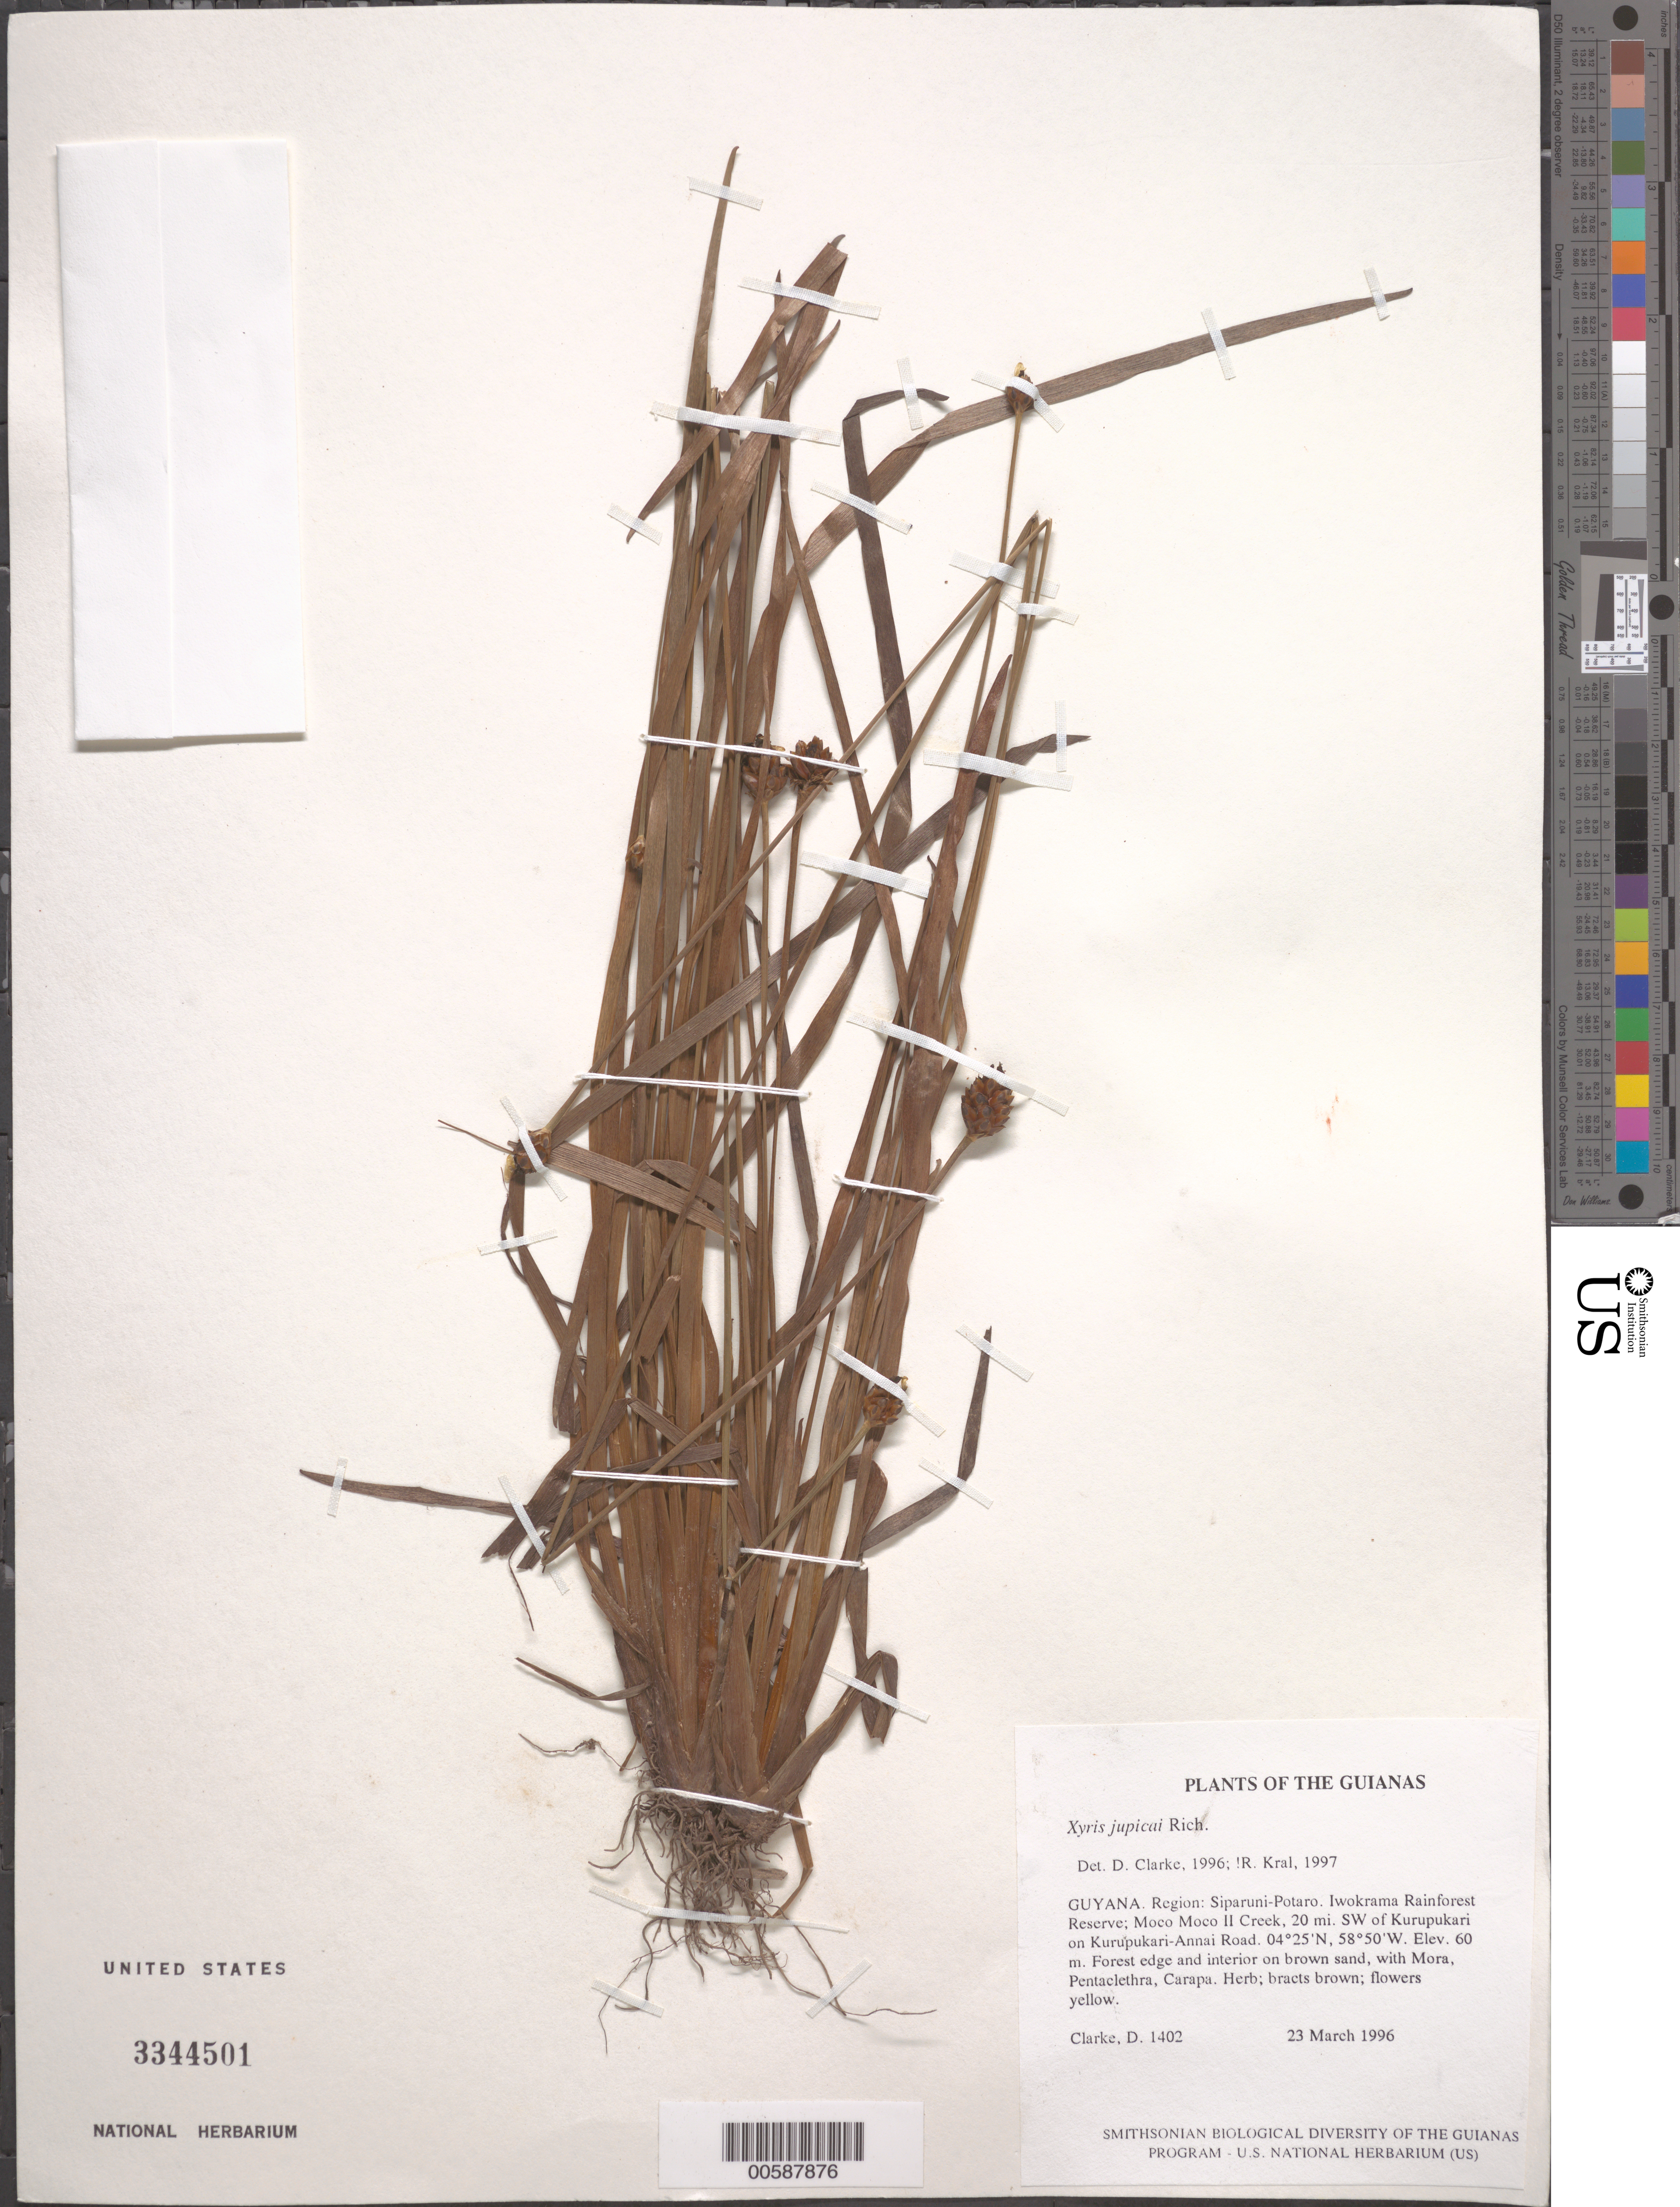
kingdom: Plantae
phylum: Tracheophyta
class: Liliopsida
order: Poales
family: Xyridaceae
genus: Xyris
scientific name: Xyris jupicai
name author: Rich.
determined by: Kral, Robert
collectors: H. D. Clarke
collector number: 1402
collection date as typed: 23 March 1996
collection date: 1996-03-23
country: Guyana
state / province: Potaro-Siparuni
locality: Iwokrama Rainforest Reserve; Moco Moco II Creek, 20 mi. SW of Kurupukari on Kurupukari-Annai Road, near camp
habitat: Forest edge and interior on brown sand, with Mora, Pentaclethra, Carapa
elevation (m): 60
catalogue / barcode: US 3344501